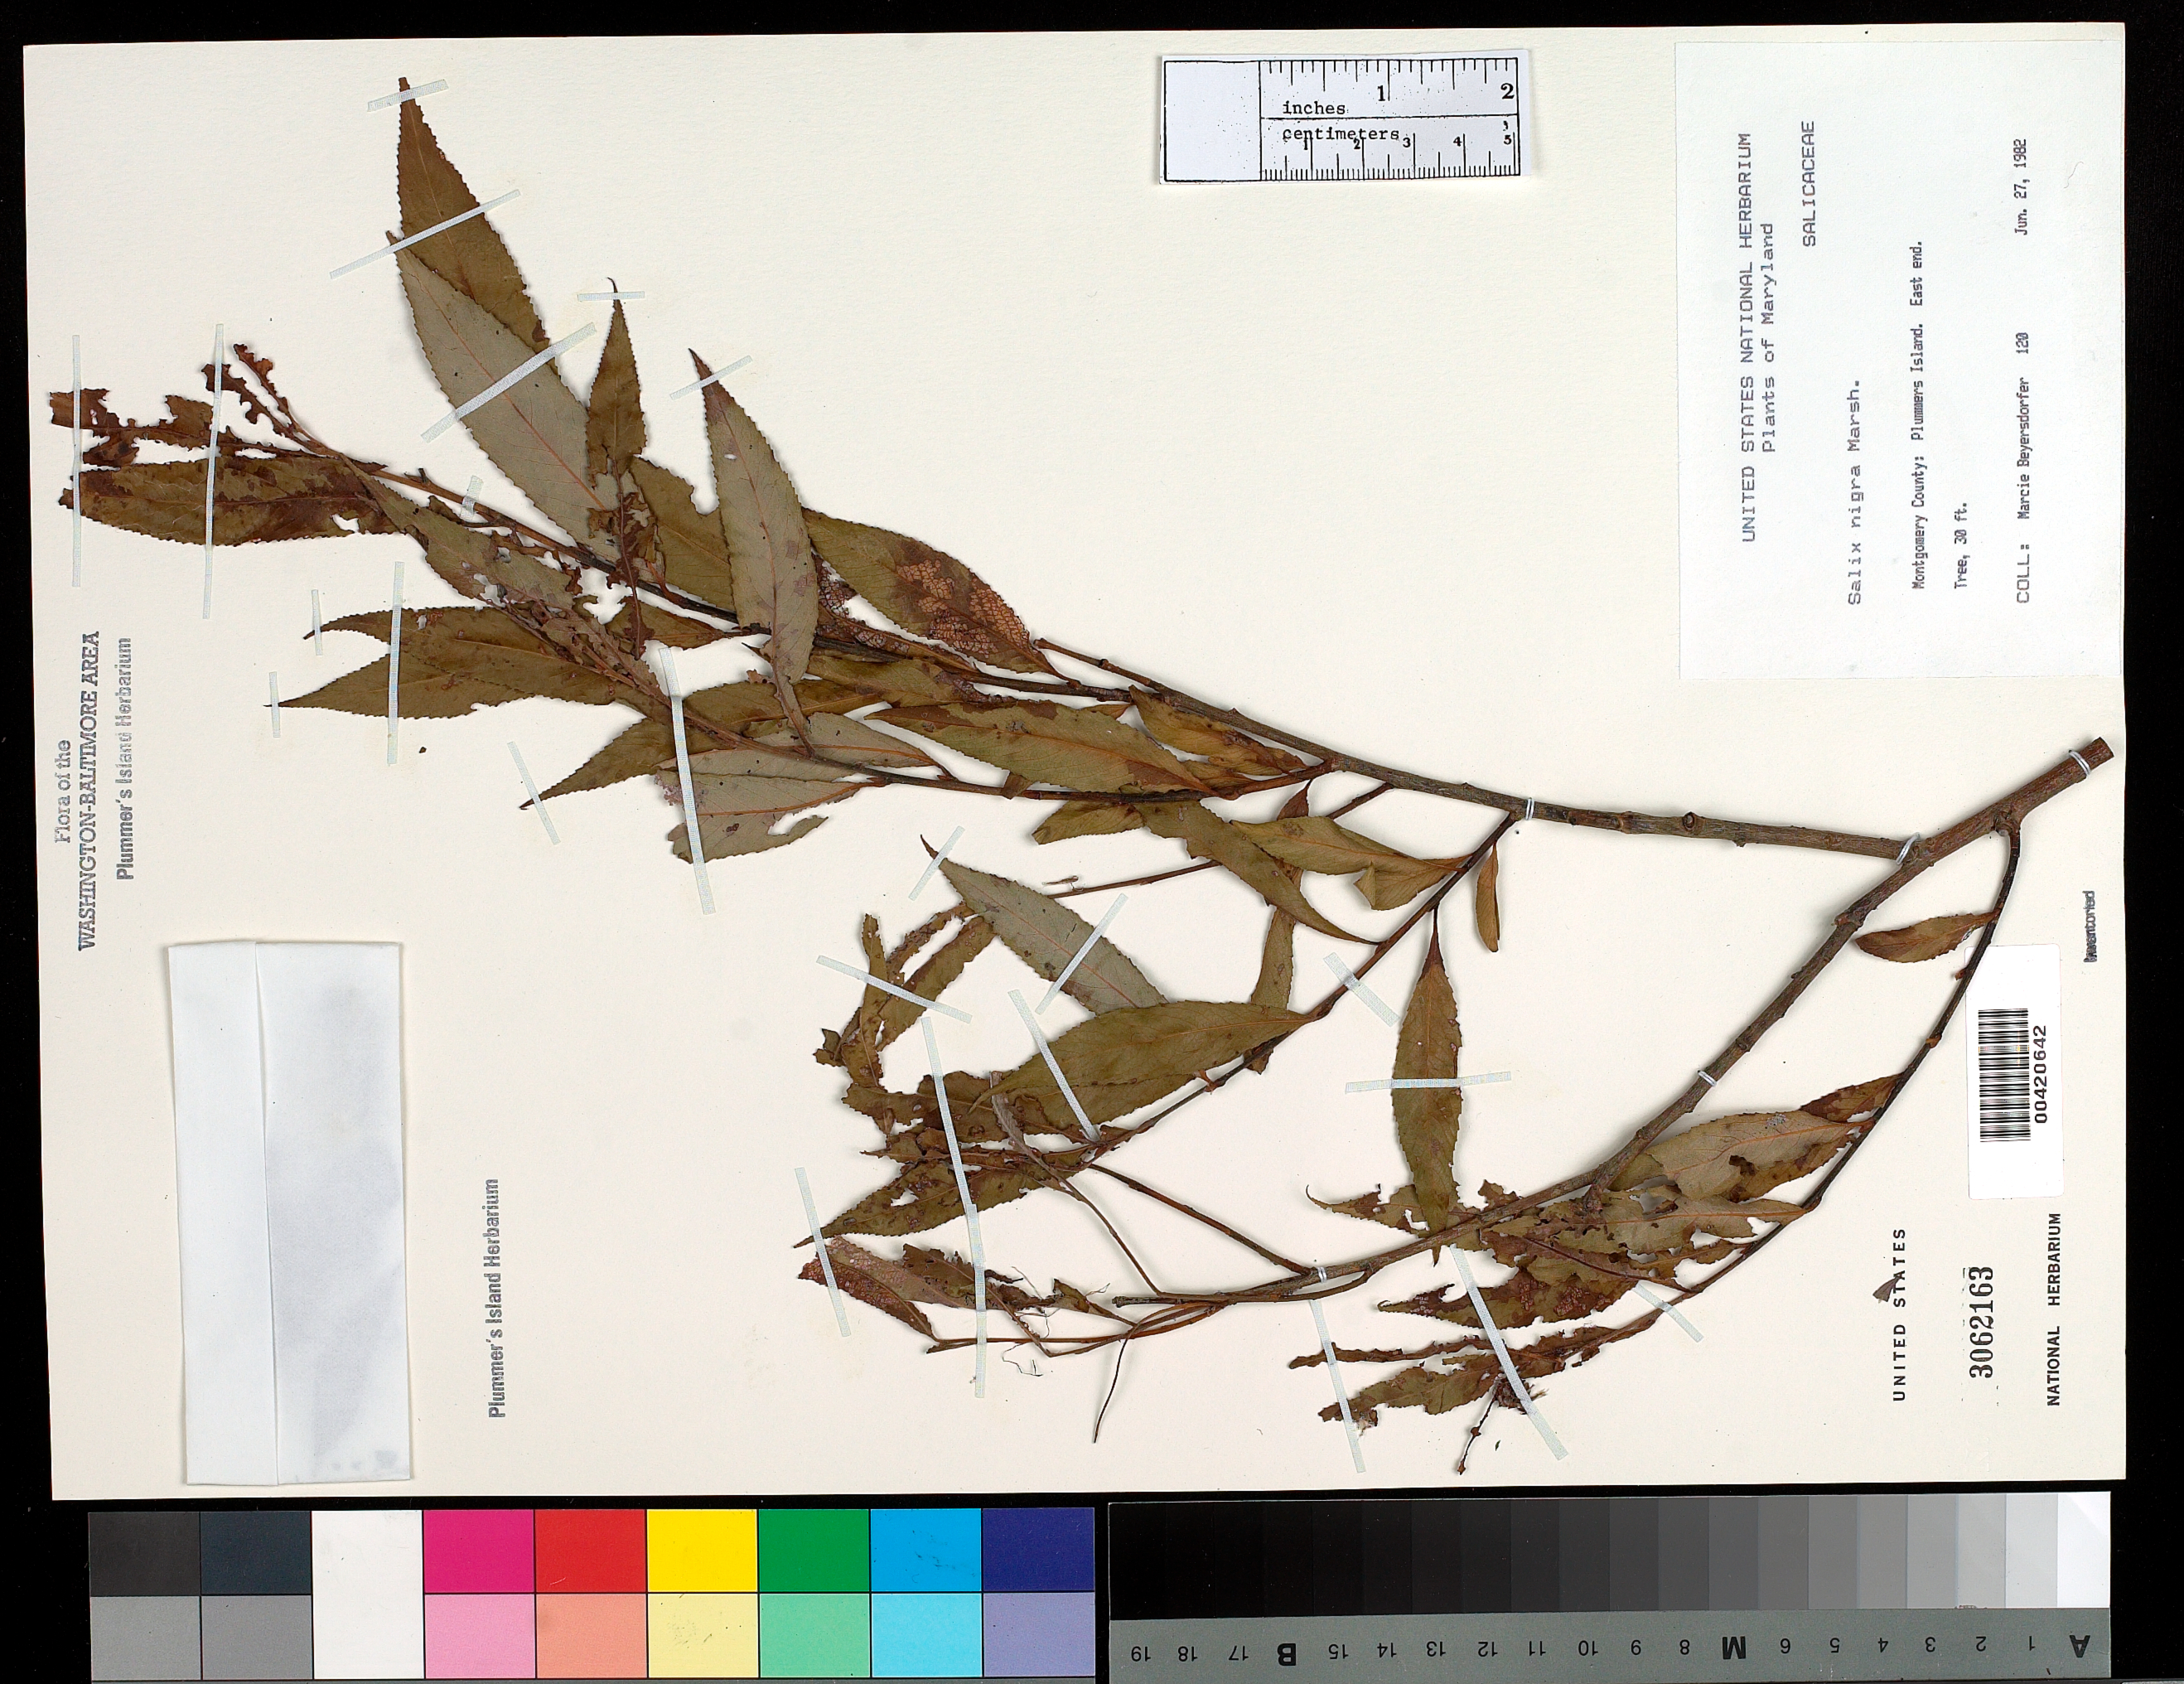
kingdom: Plantae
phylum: Tracheophyta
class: Magnoliopsida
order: Malpighiales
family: Salicaceae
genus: Salix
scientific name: Salix nigra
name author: Marshall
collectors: M. Beyersdorfer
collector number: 120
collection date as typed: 26 Sep 1982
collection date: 1982-09-26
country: United States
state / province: Maryland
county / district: Montgomery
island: Plummers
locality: Plummers Island, east end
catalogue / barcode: US 3062163